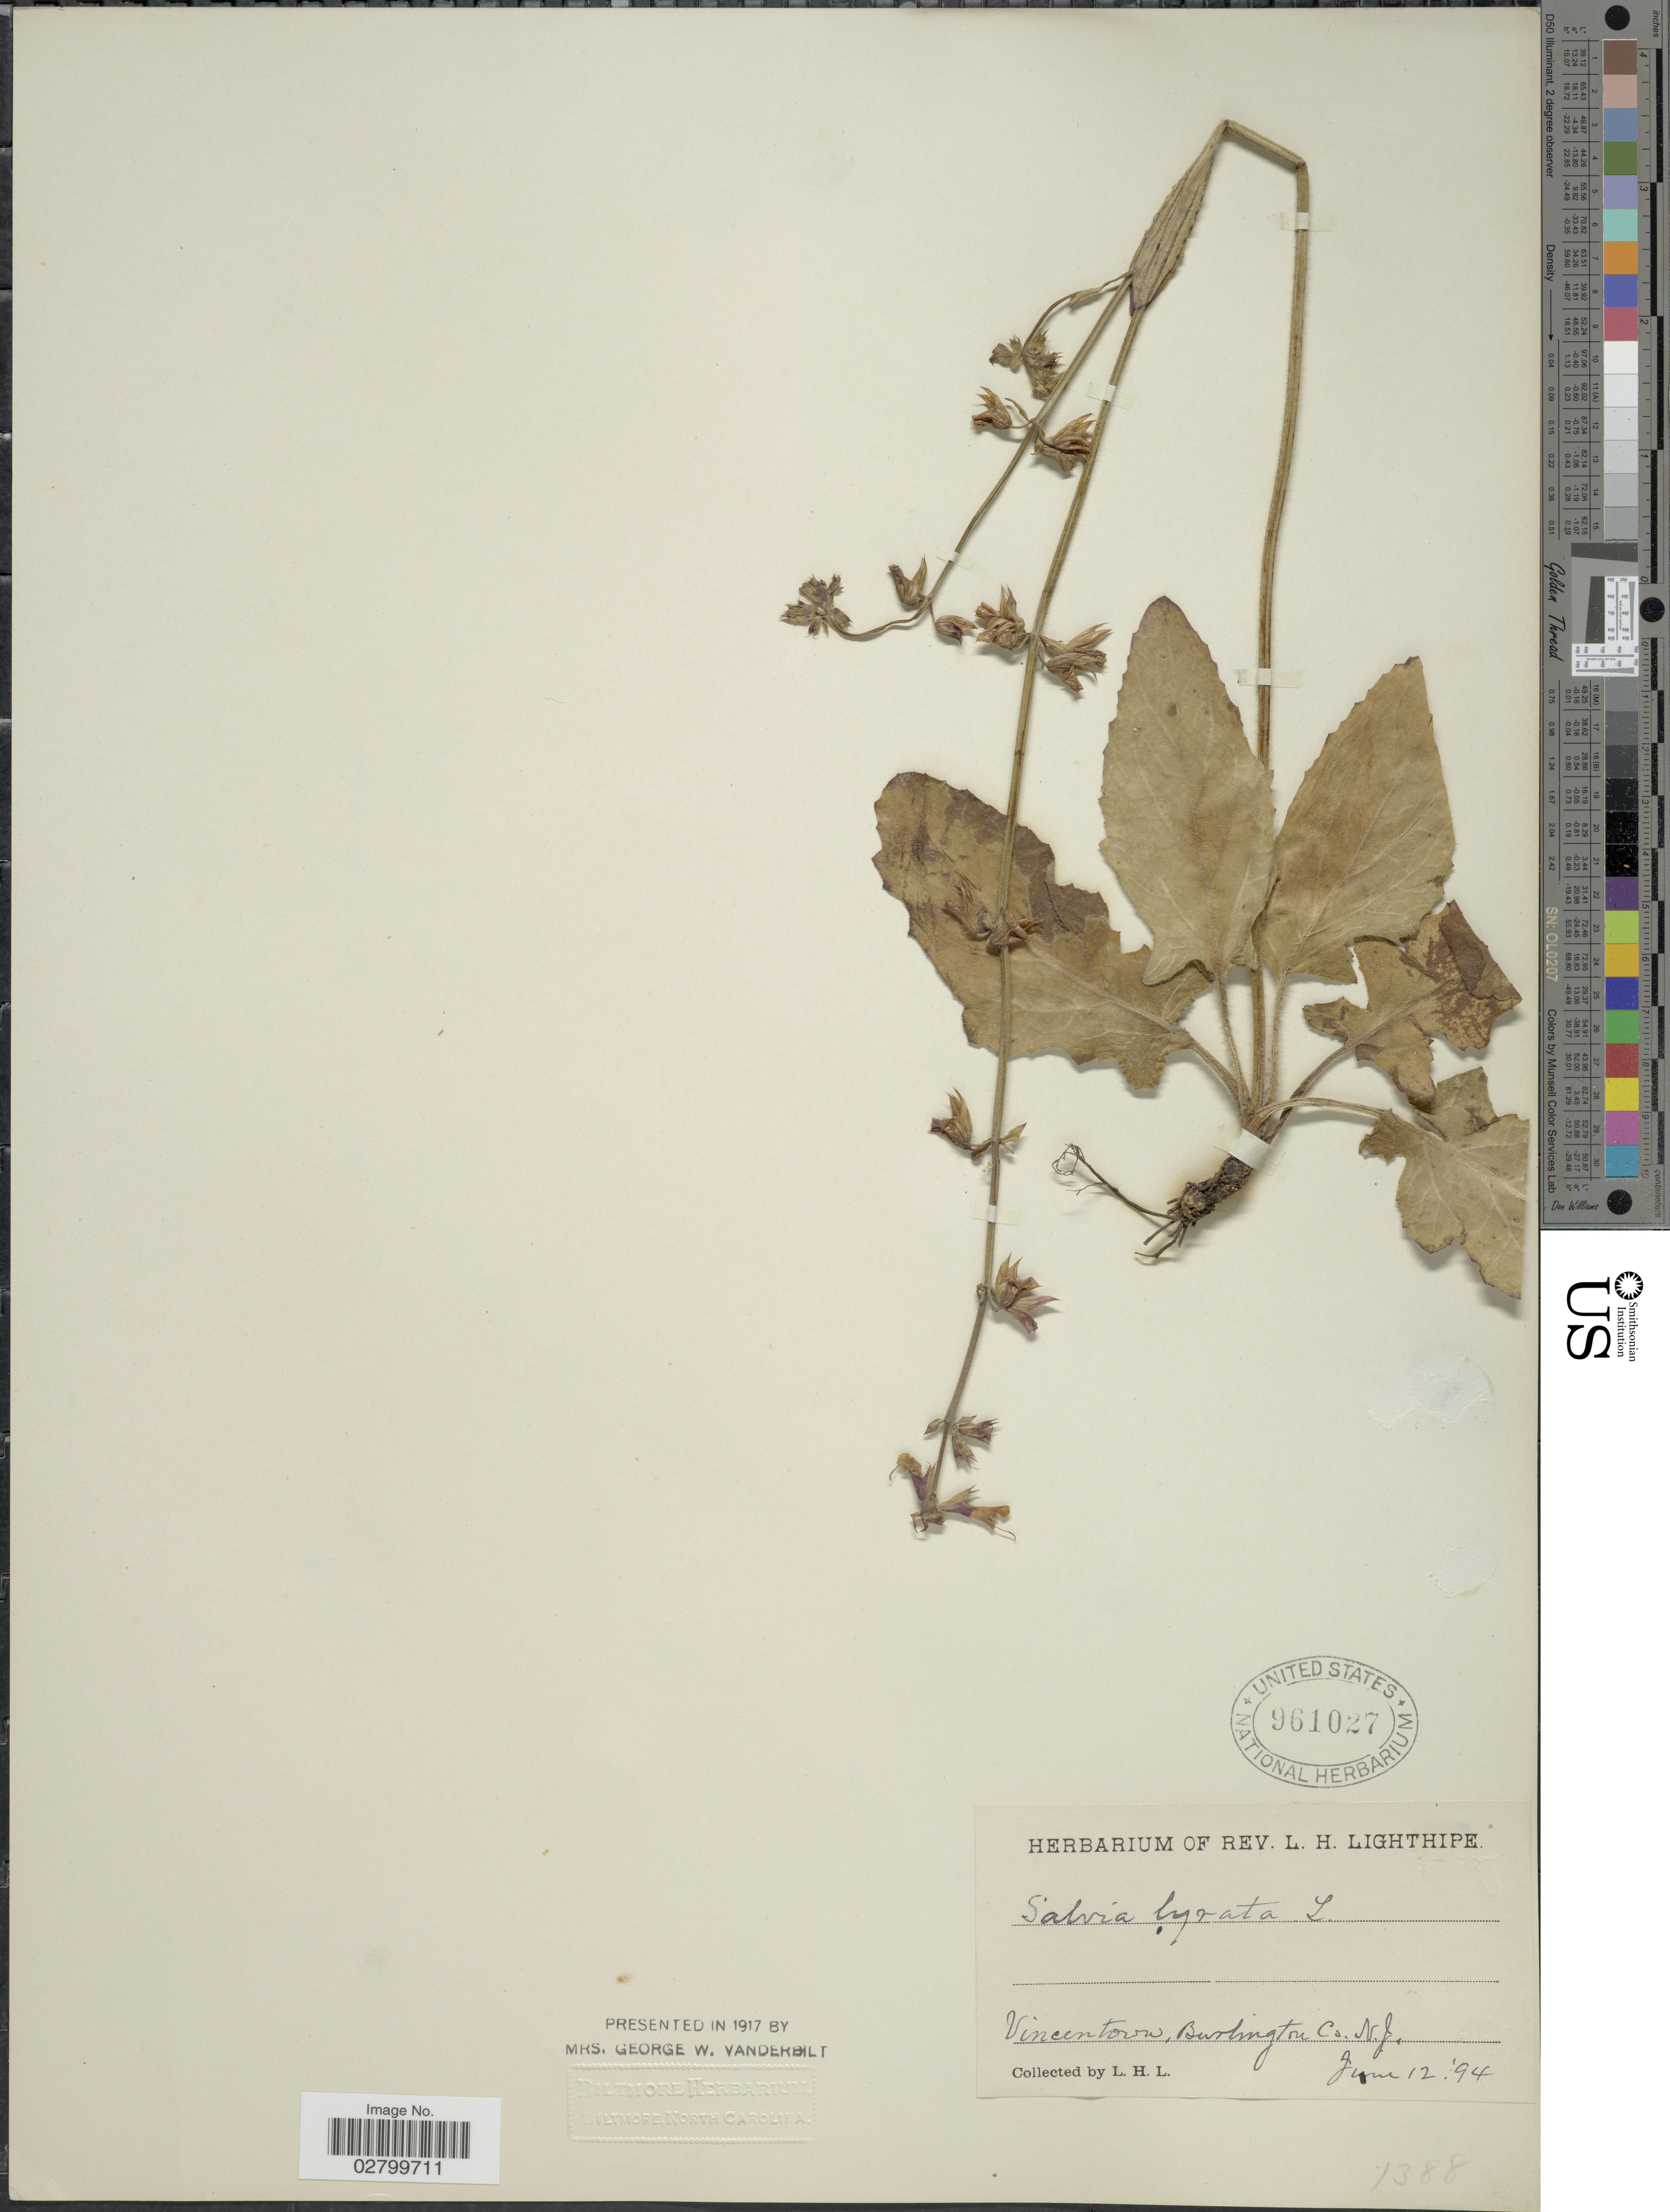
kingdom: Plantae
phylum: Tracheophyta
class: Magnoliopsida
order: Lamiales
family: Lamiaceae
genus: Salvia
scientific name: Salvia lyrata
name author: L.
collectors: L. H. Lighthipe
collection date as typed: Transcribed d/m/y: 12/6/94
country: United States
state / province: New Jersey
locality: Vincentown, Burlington Co. N.J.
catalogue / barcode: US 961027